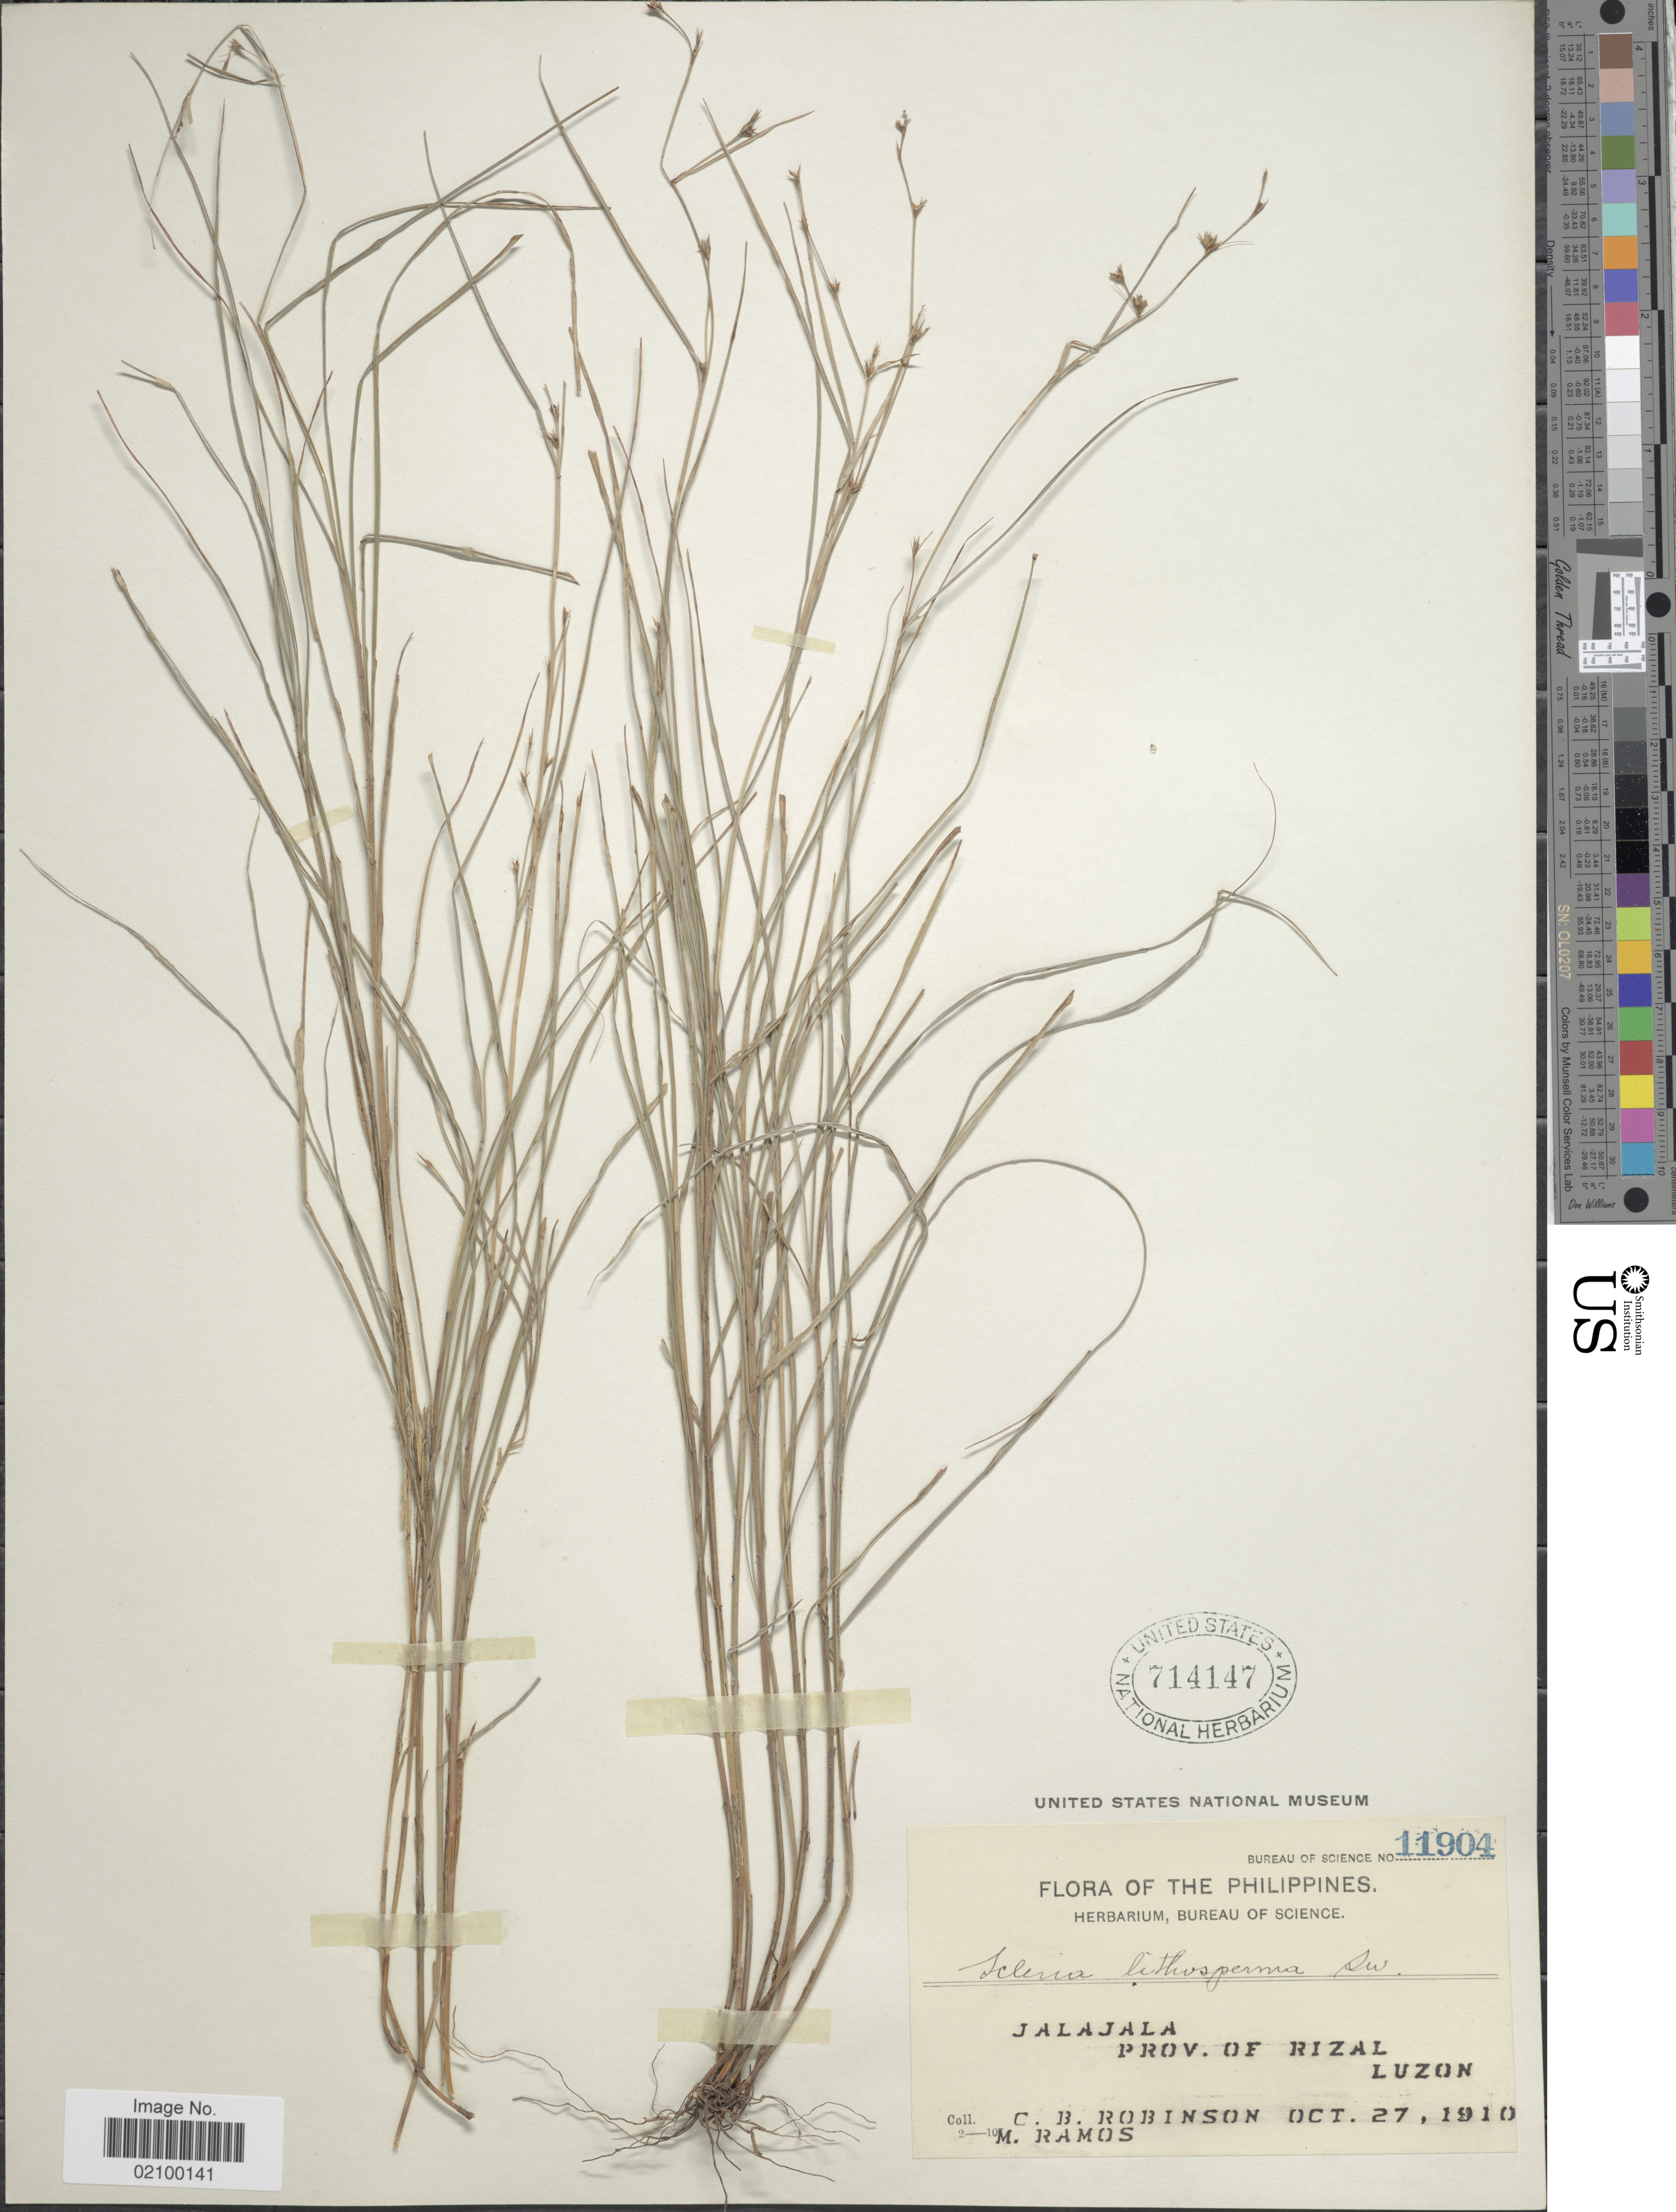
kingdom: Plantae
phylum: Tracheophyta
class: Liliopsida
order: Poales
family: Cyperaceae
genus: Scleria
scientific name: Scleria lithosperma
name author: (L.) Sw.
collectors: C. Robinson & M. Ramos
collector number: Bureau of Science 11904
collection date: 1910-10-27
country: Philippines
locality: Jalajala, Prov. of Rizal, Luzon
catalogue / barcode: US 714147